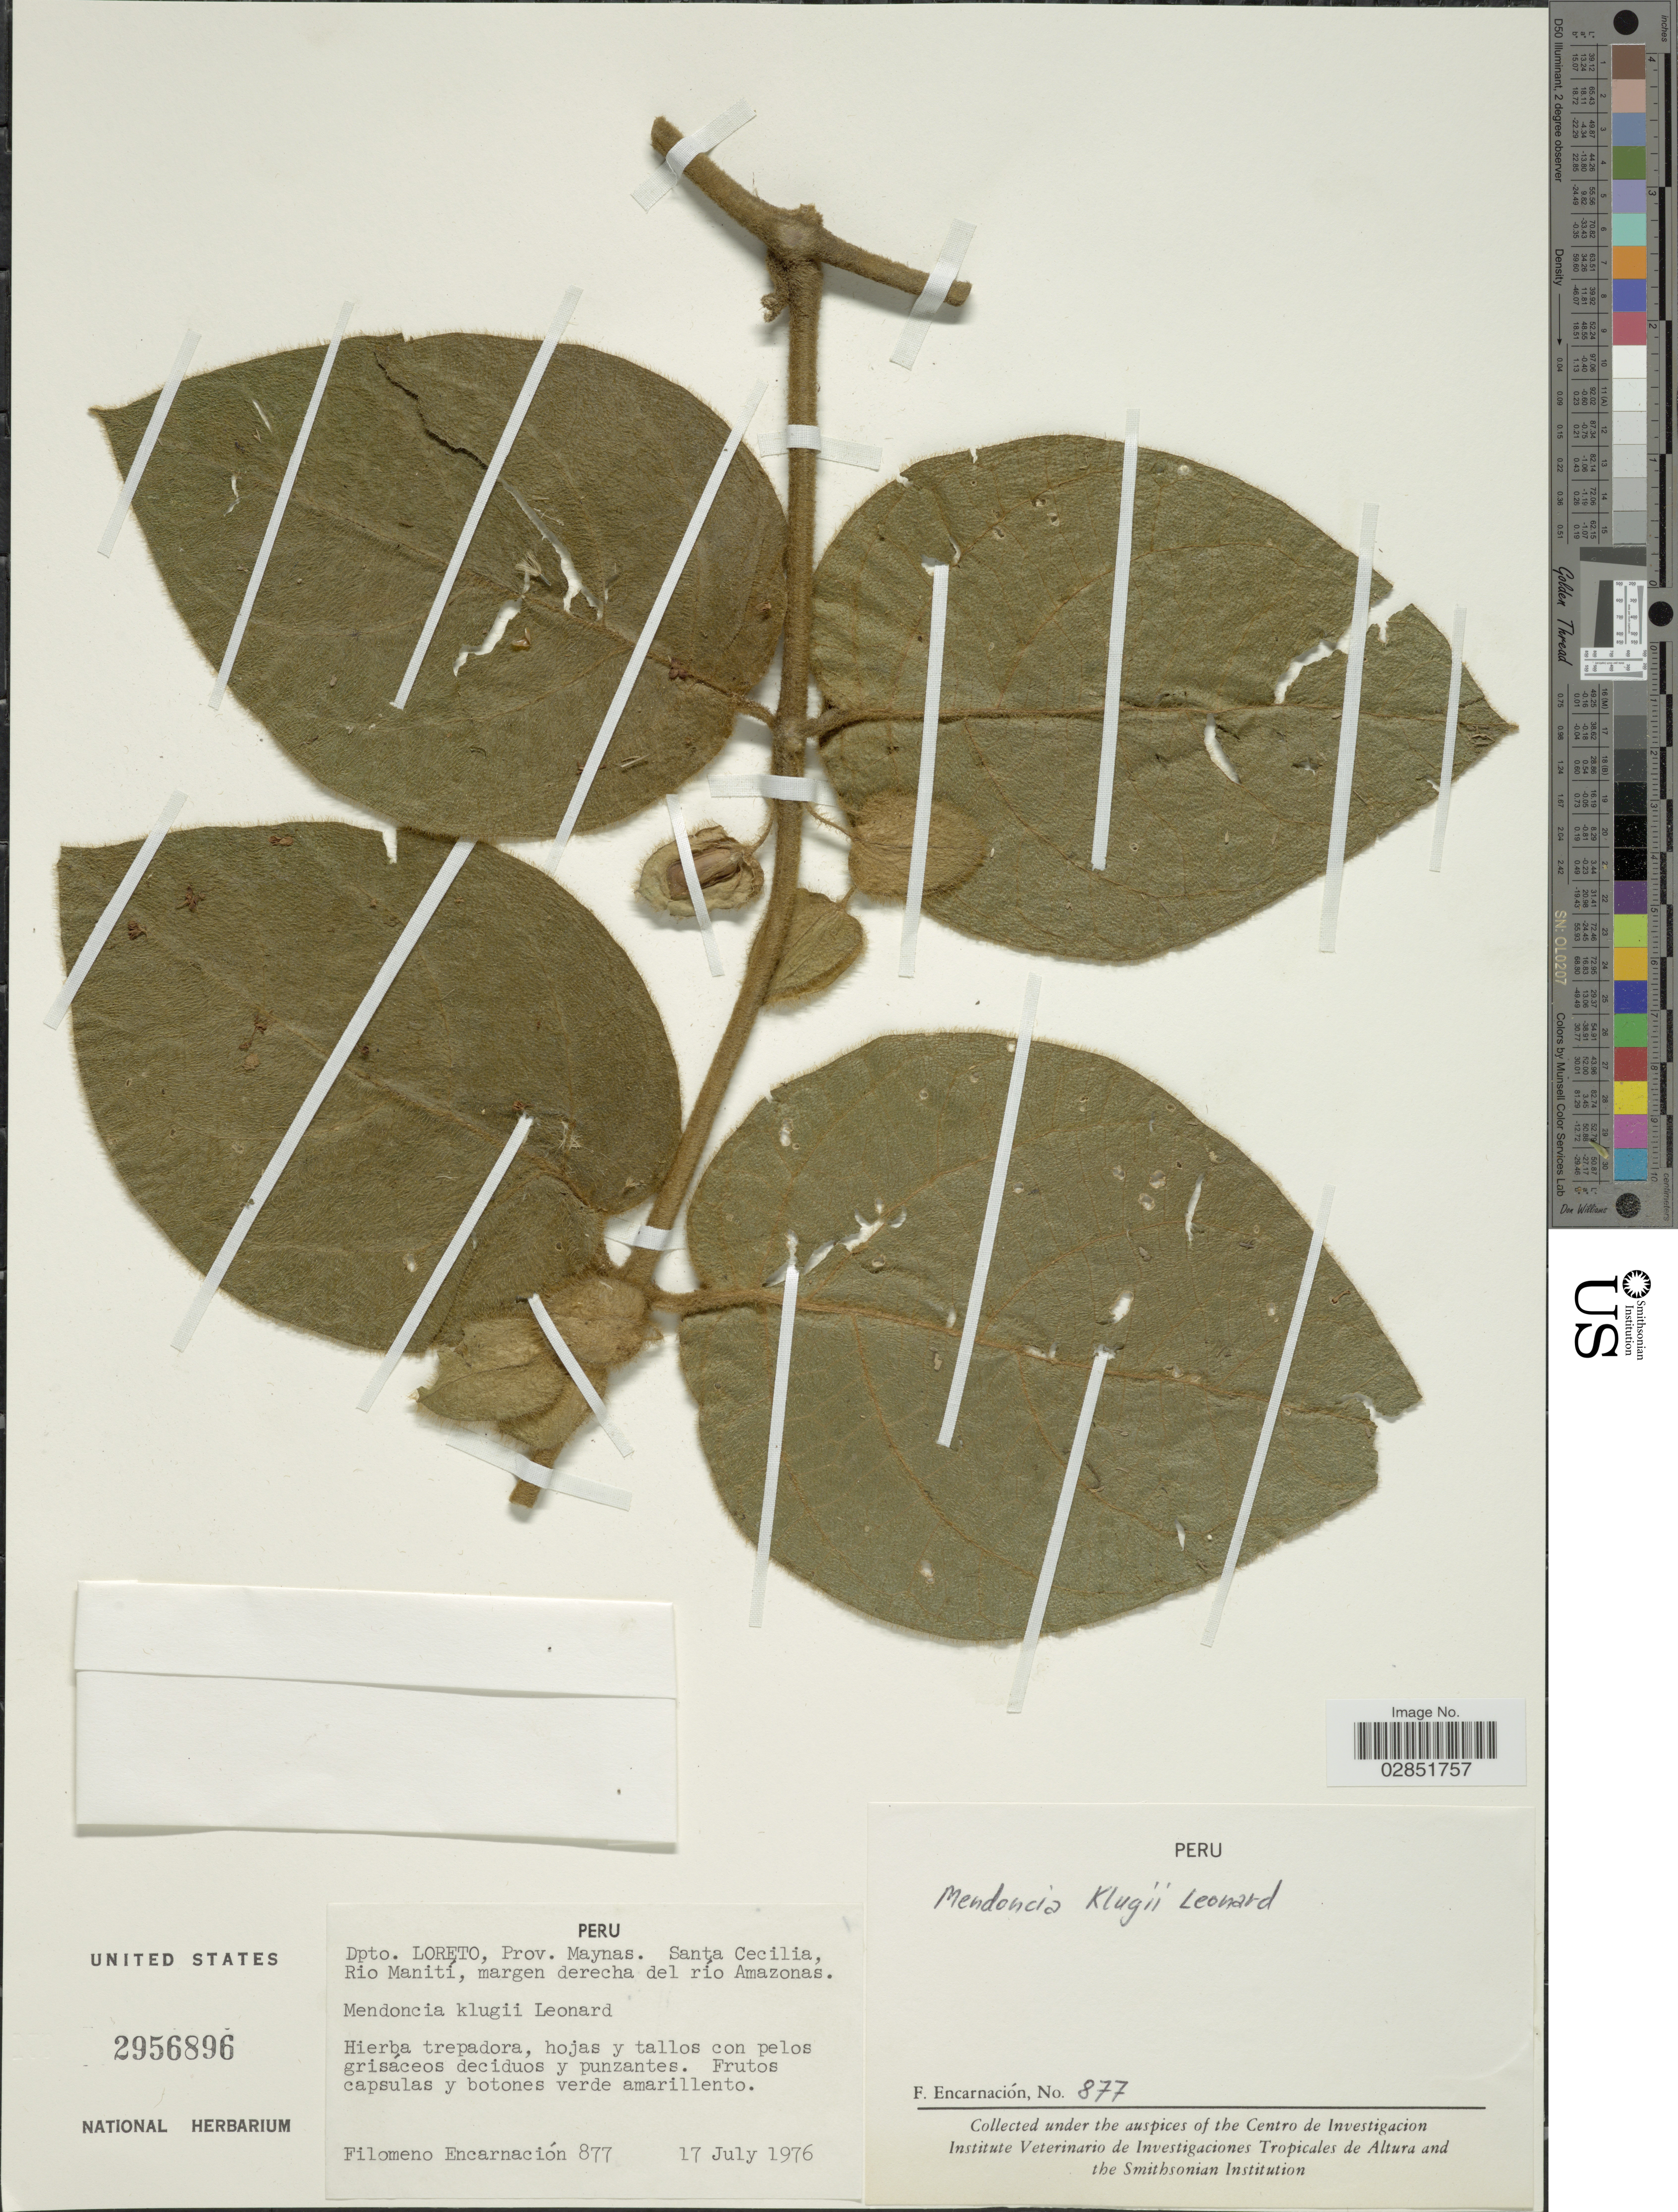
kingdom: Plantae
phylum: Tracheophyta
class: Magnoliopsida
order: Lamiales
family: Acanthaceae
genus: Mendoncia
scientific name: Mendoncia sp.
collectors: F. Encarnación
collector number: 877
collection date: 1976-07-17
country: Peru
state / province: Loreto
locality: Dpto. Loreto, Prov. Maynas. Santa Cecilia, Rio Manití, margen derecha del río Amazonas.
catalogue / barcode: US 2956896